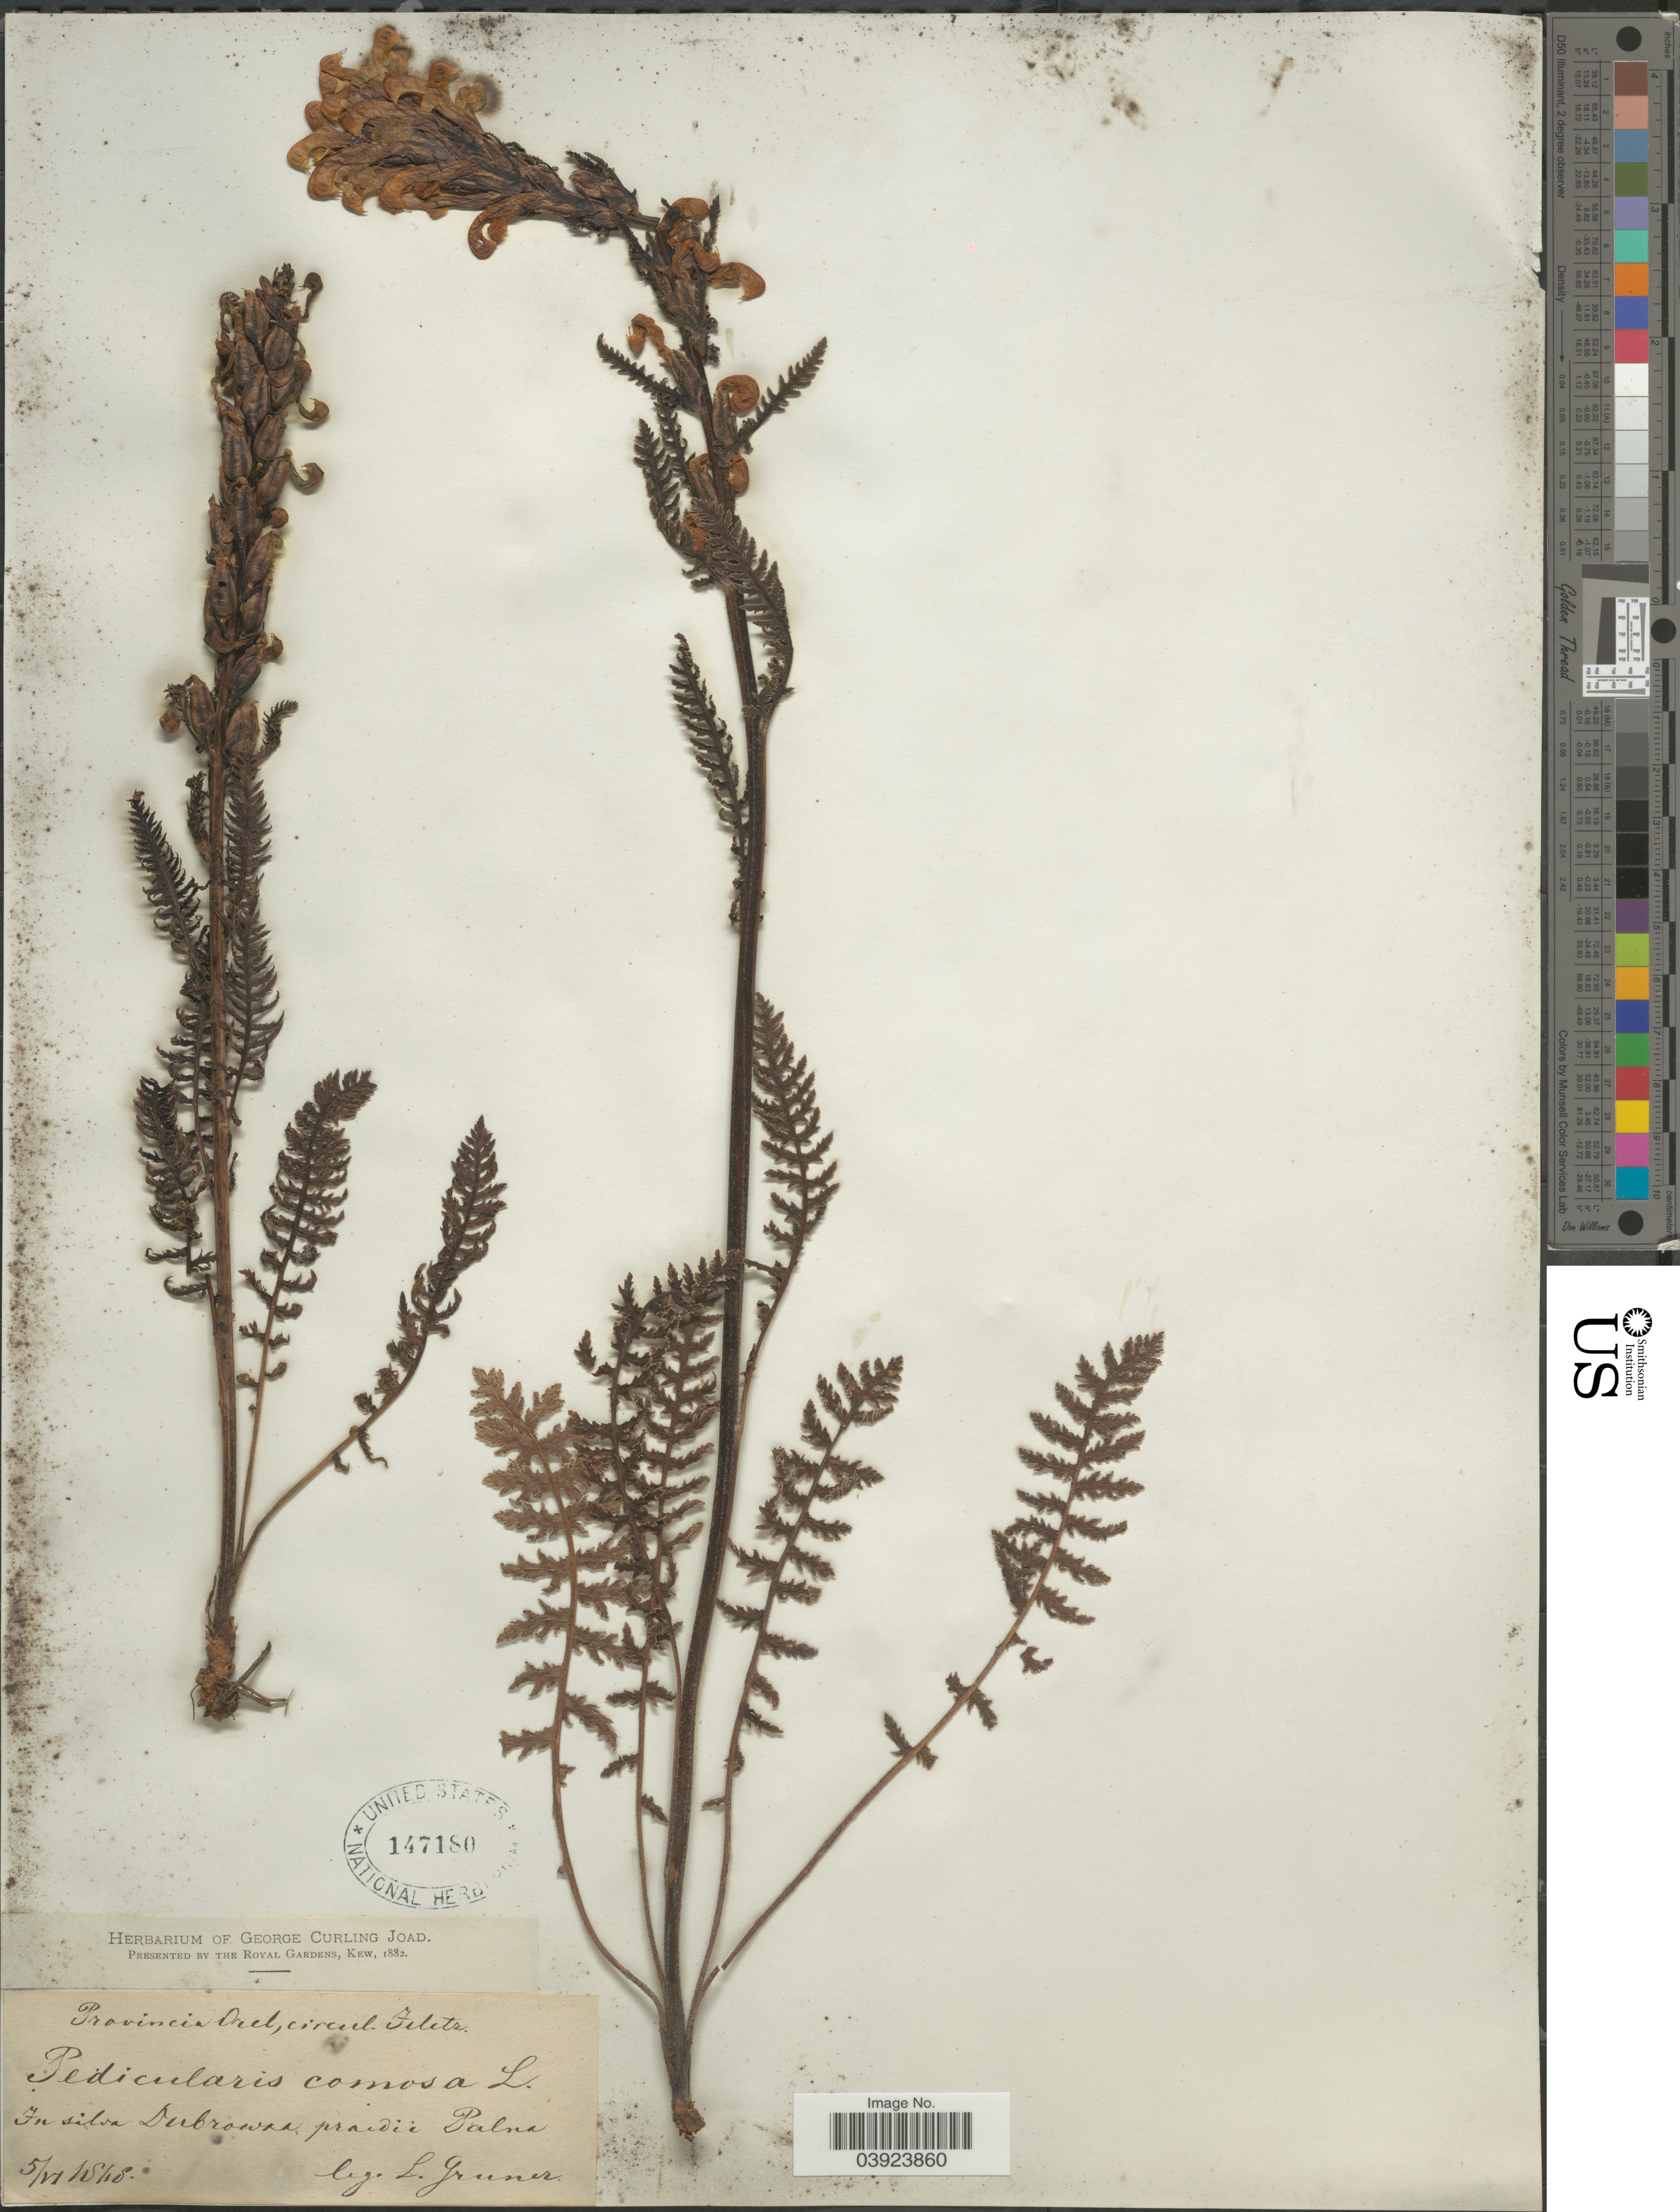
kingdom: Plantae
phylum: Tracheophyta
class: Magnoliopsida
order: Lamiales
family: Orobanchaceae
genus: Pedicularis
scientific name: Pedicularis comosa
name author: L.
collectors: L. F. Gruner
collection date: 1848-06-05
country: Russian Federation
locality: Provincia Orel, circul. Feletz. In silva Dubrowza praidii Palna.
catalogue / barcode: US 147180